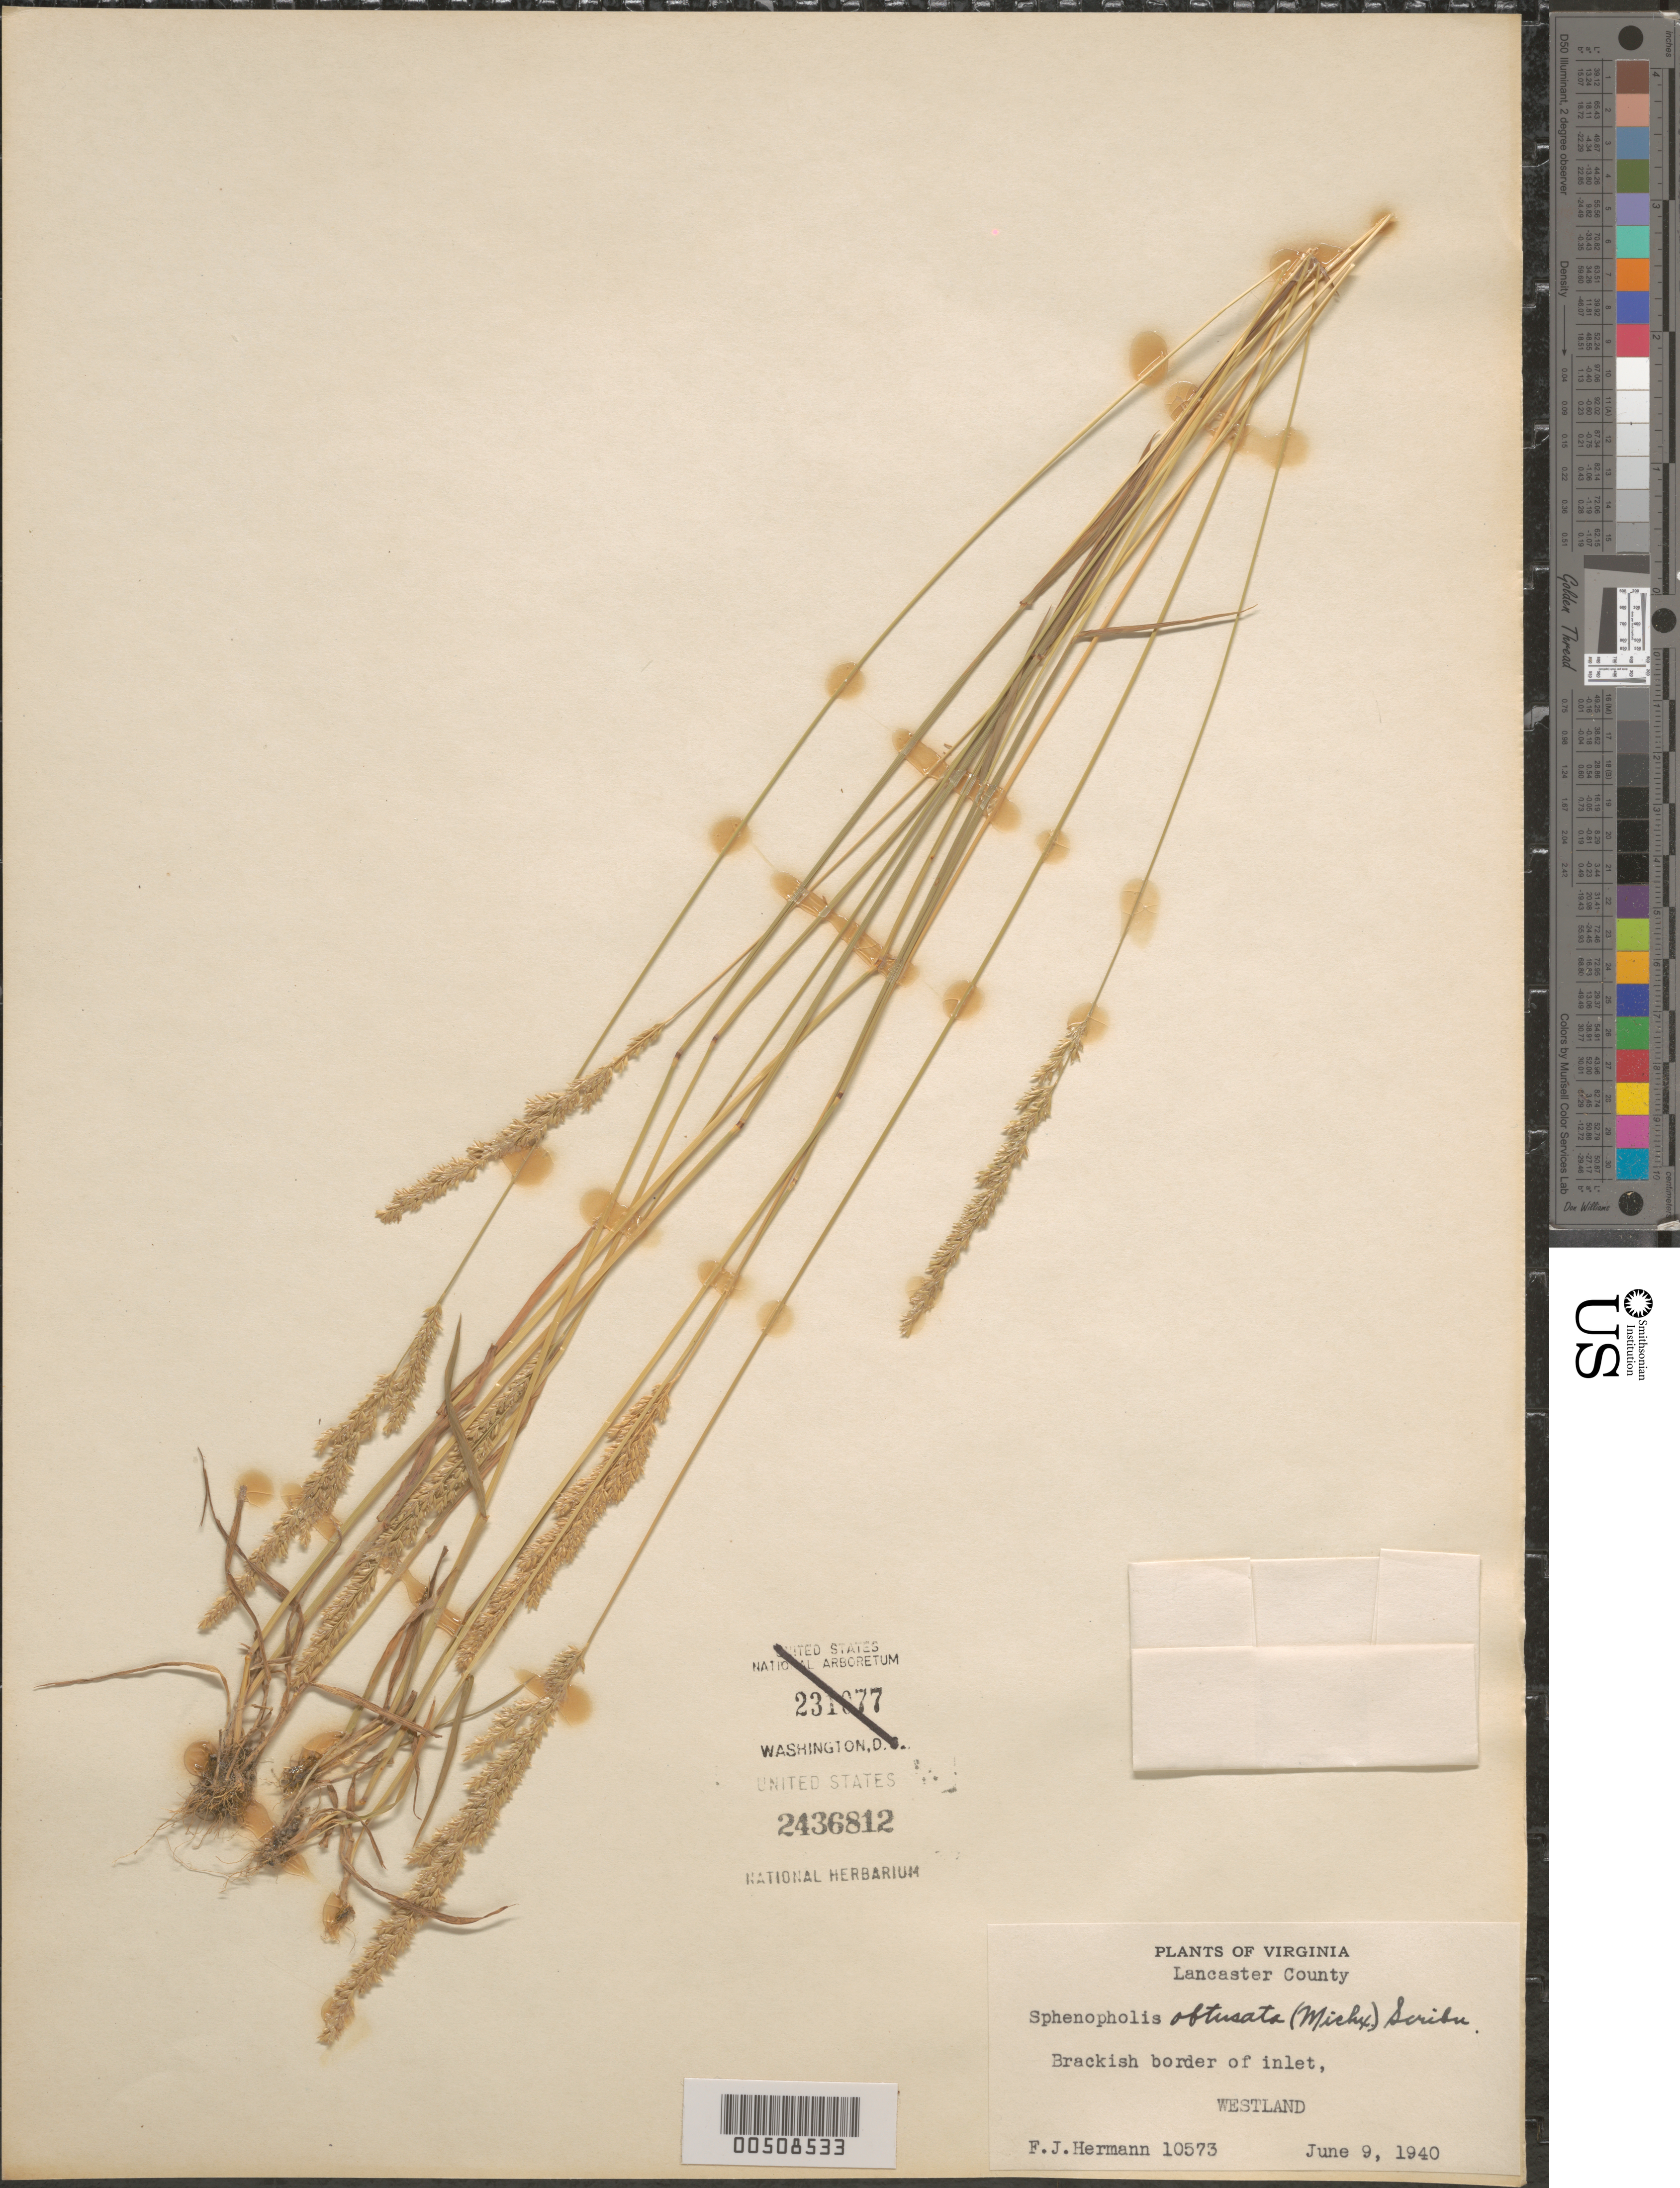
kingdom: Plantae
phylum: Tracheophyta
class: Liliopsida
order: Poales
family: Poaceae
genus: Sphenopholis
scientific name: Sphenopholis obtusata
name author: (Michx.) Scribn.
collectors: F. J. Hermann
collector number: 10573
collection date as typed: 09 Jun 1940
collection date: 1940-06-09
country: United States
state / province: Virginia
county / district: Lancaster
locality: Westland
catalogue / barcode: US 2436812